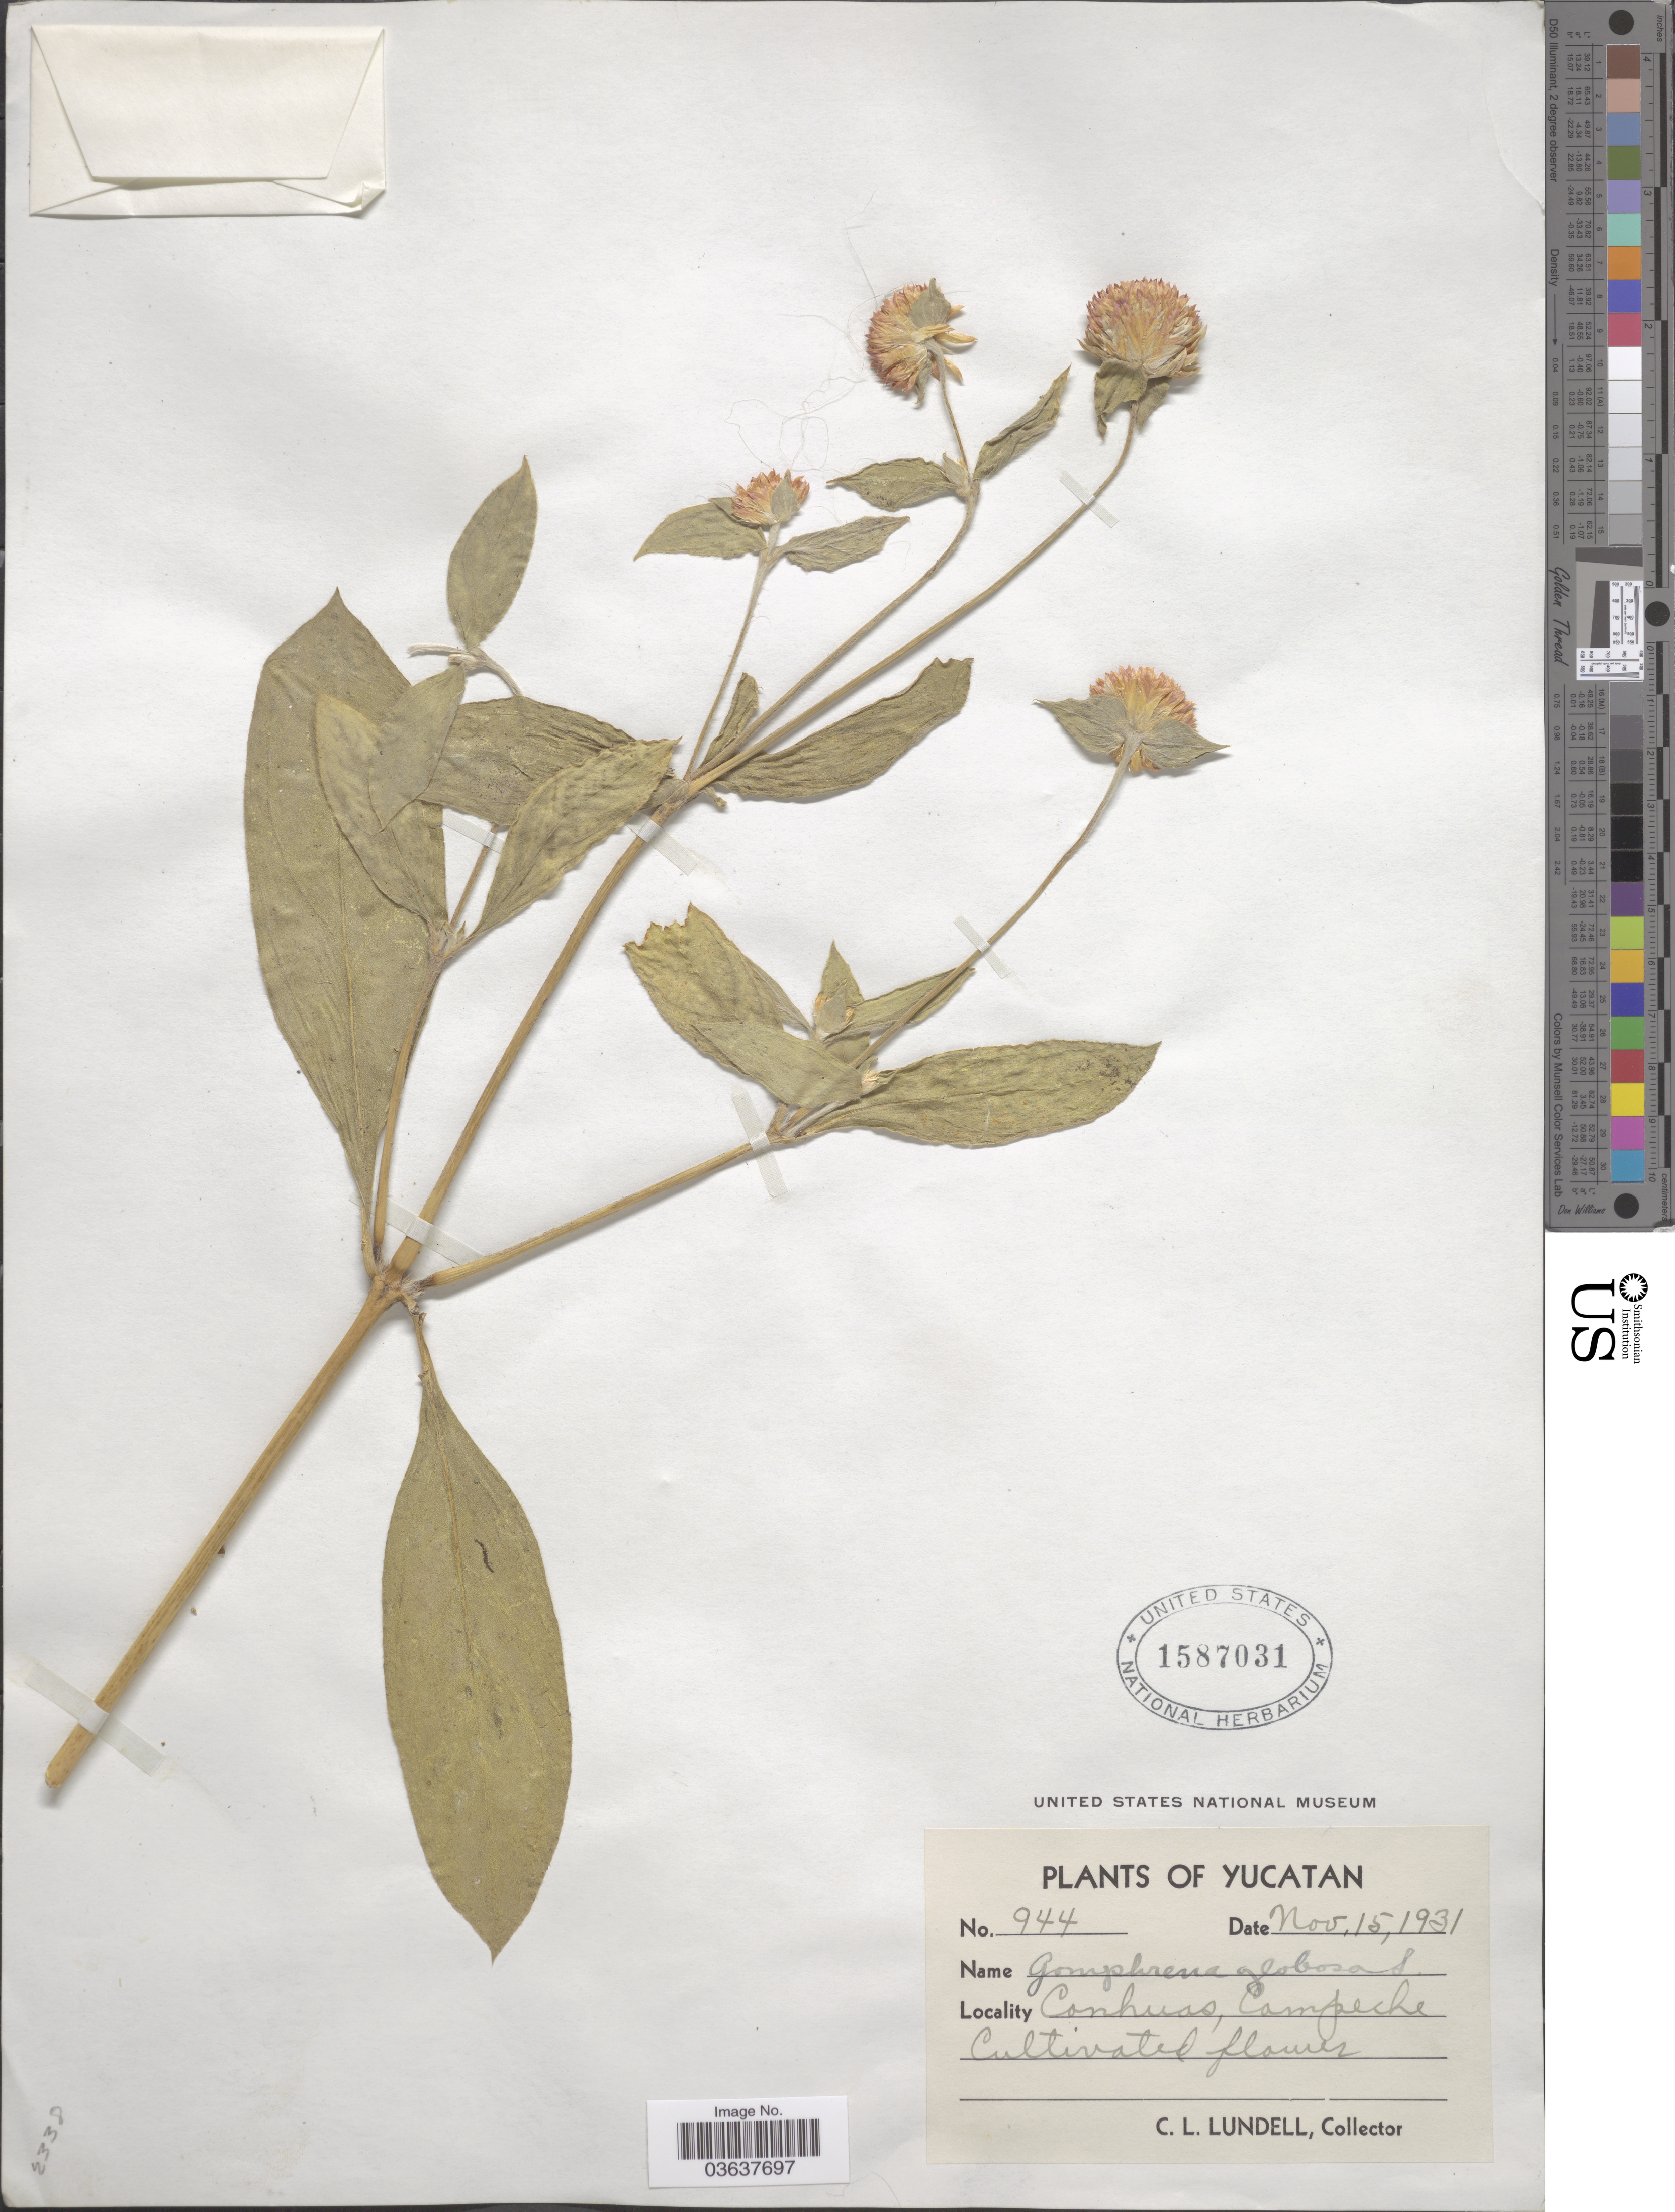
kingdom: Plantae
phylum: Tracheophyta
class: Magnoliopsida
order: Caryophyllales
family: Amaranthaceae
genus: Gomphrena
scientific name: Gomphrena globosa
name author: L.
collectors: C. L. Lundell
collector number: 944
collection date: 1931-11-15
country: Mexico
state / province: Yucatán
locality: Conhuas, Campeche.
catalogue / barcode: US 1587031